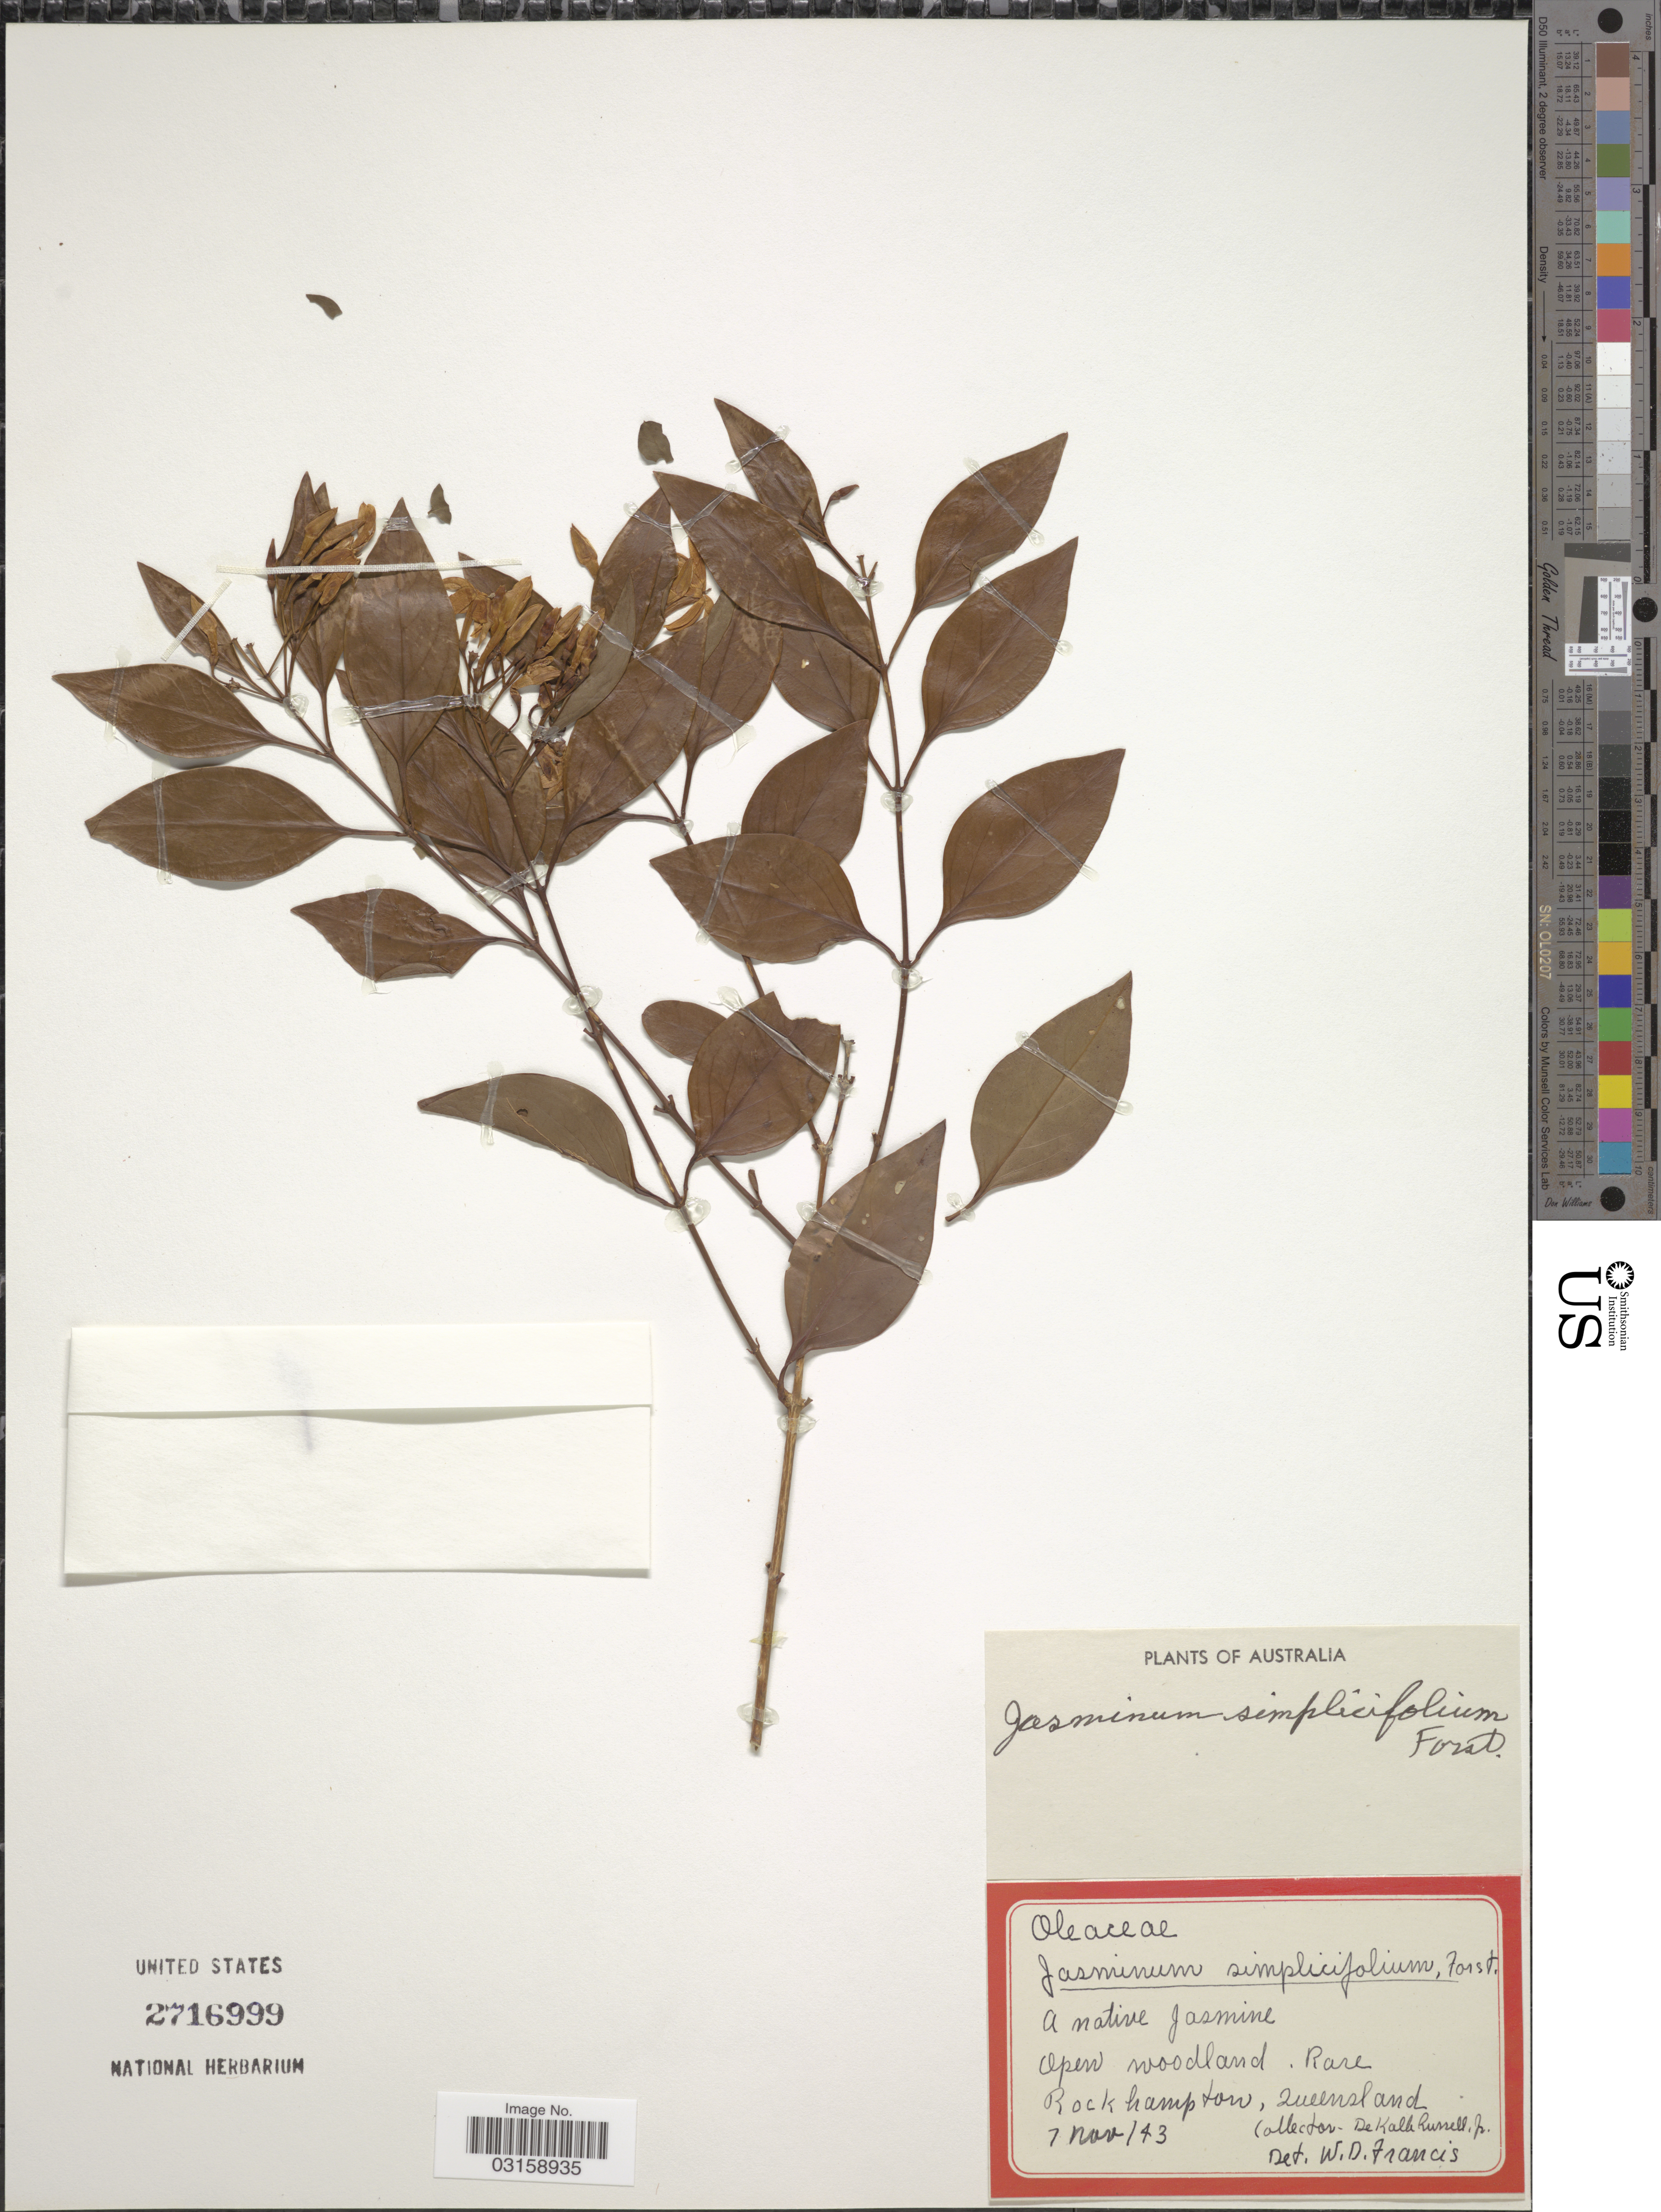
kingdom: Plantae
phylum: Tracheophyta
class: Magnoliopsida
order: Lamiales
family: Oleaceae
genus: Jasminum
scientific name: Jasminum simplicifolium subsp. australiense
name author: P.S. Green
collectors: D. K. Russell Jr.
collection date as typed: Transcribed d/m/y: 7/11/43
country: Australia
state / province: Queensland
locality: Rockhampton.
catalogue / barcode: US 2716999